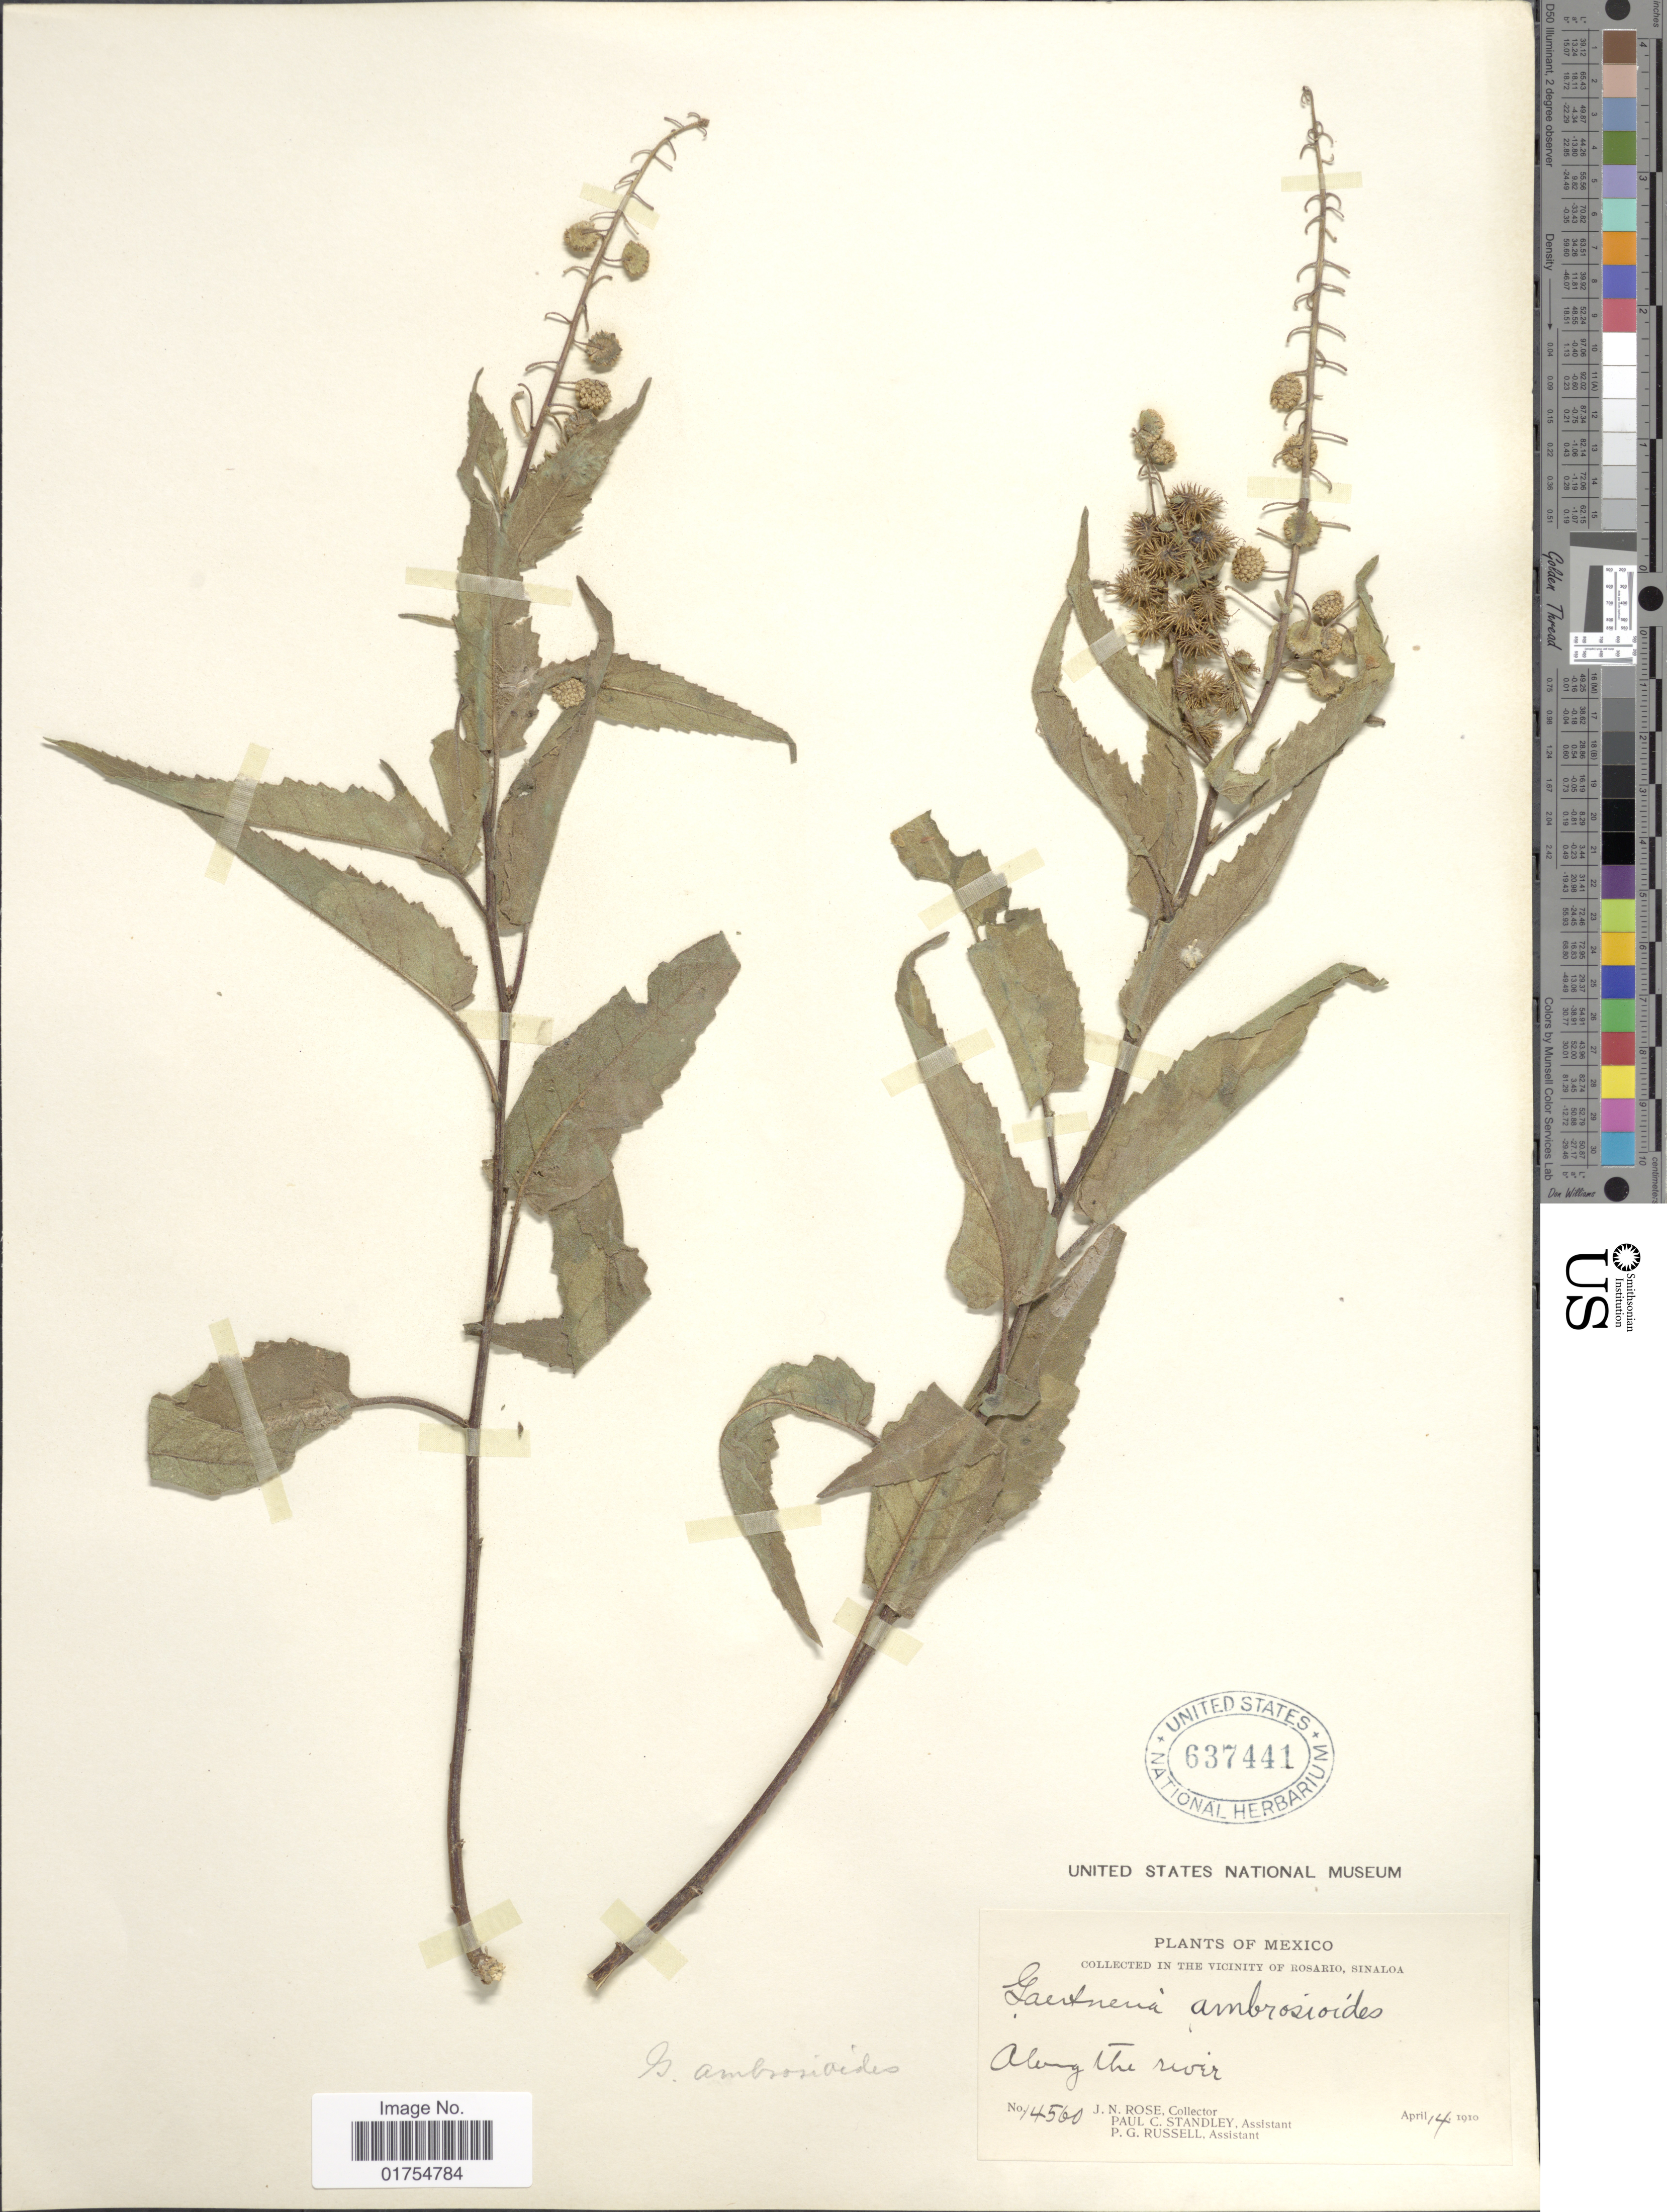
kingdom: Plantae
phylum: Tracheophyta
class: Magnoliopsida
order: Asterales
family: Asteraceae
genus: Franseria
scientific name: Franseria ambrosioides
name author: Cav.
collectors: J. N. Rose, P. C. Standley & P. G. Russell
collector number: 14560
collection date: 1910-04-14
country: Mexico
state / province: Sinaloa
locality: Vicinity of Rosario. Along the river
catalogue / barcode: US 637441